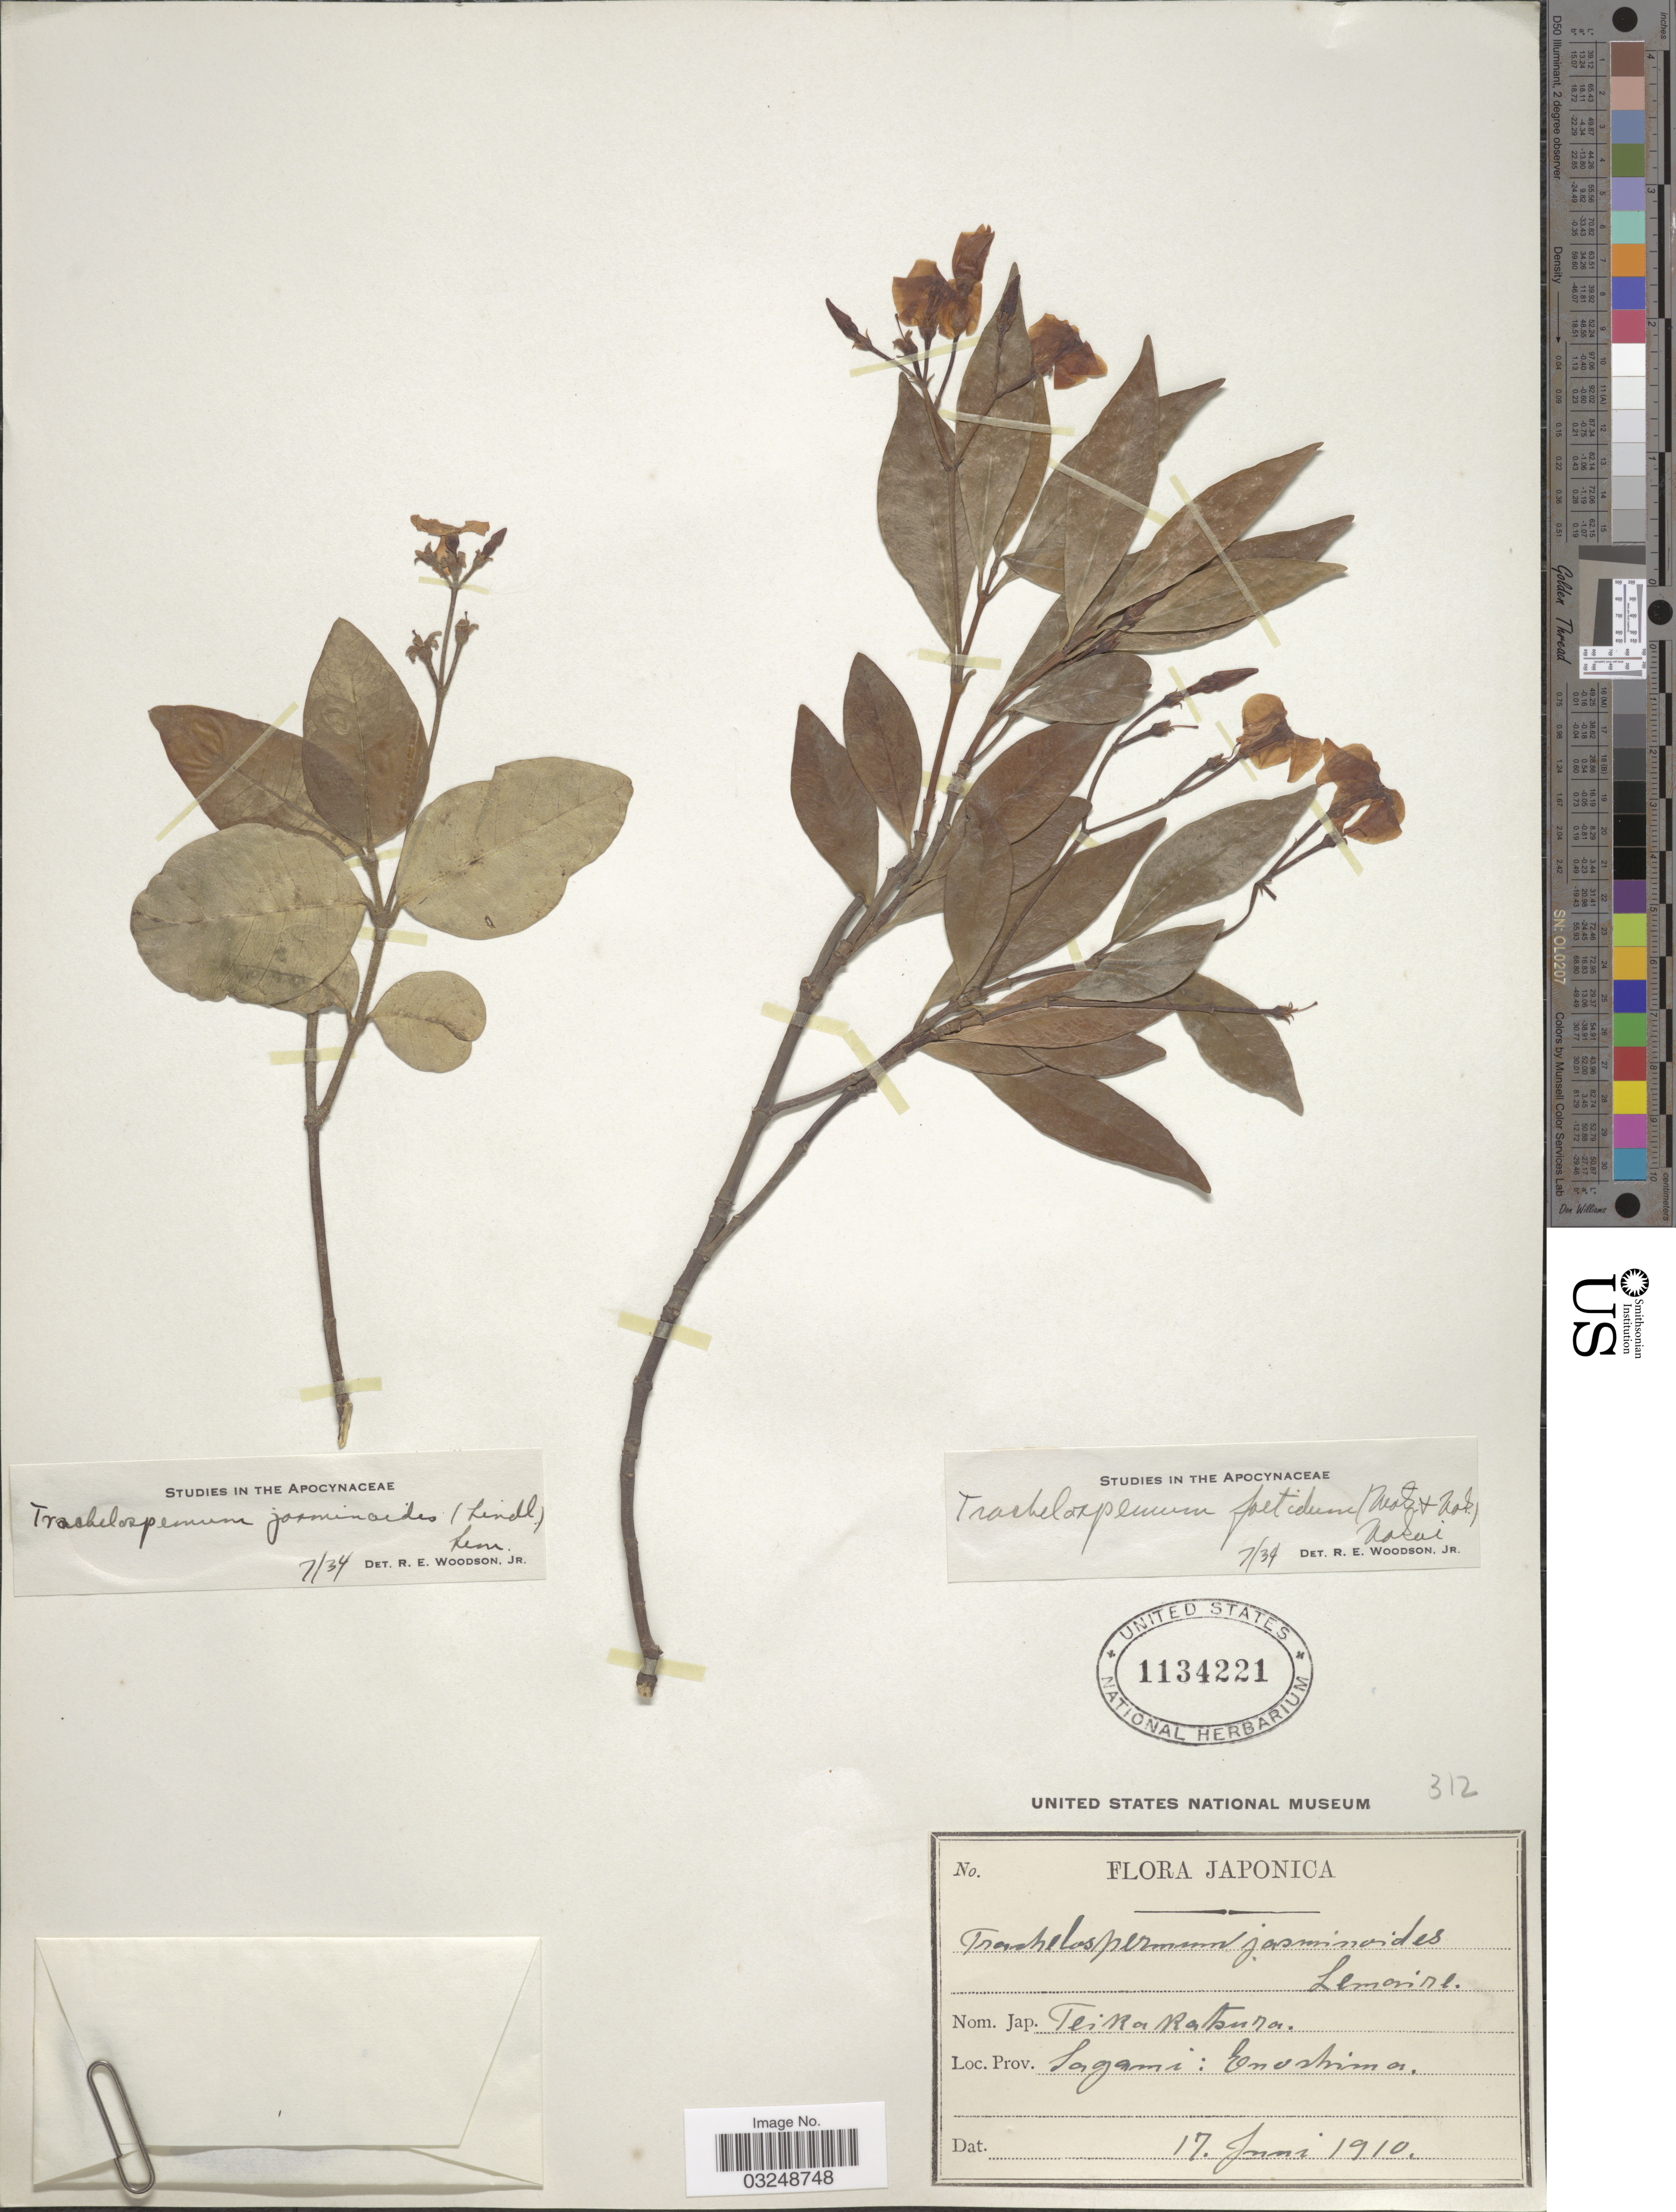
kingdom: Plantae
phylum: Tracheophyta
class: Magnoliopsida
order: Gentianales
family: Apocynaceae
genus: Trachelospermum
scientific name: Trachelospermum foetidum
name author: (Matsum. & Nakai) Nakai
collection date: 1910-06-17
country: Japan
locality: Sagami: Enoshima.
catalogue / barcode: US 1134221